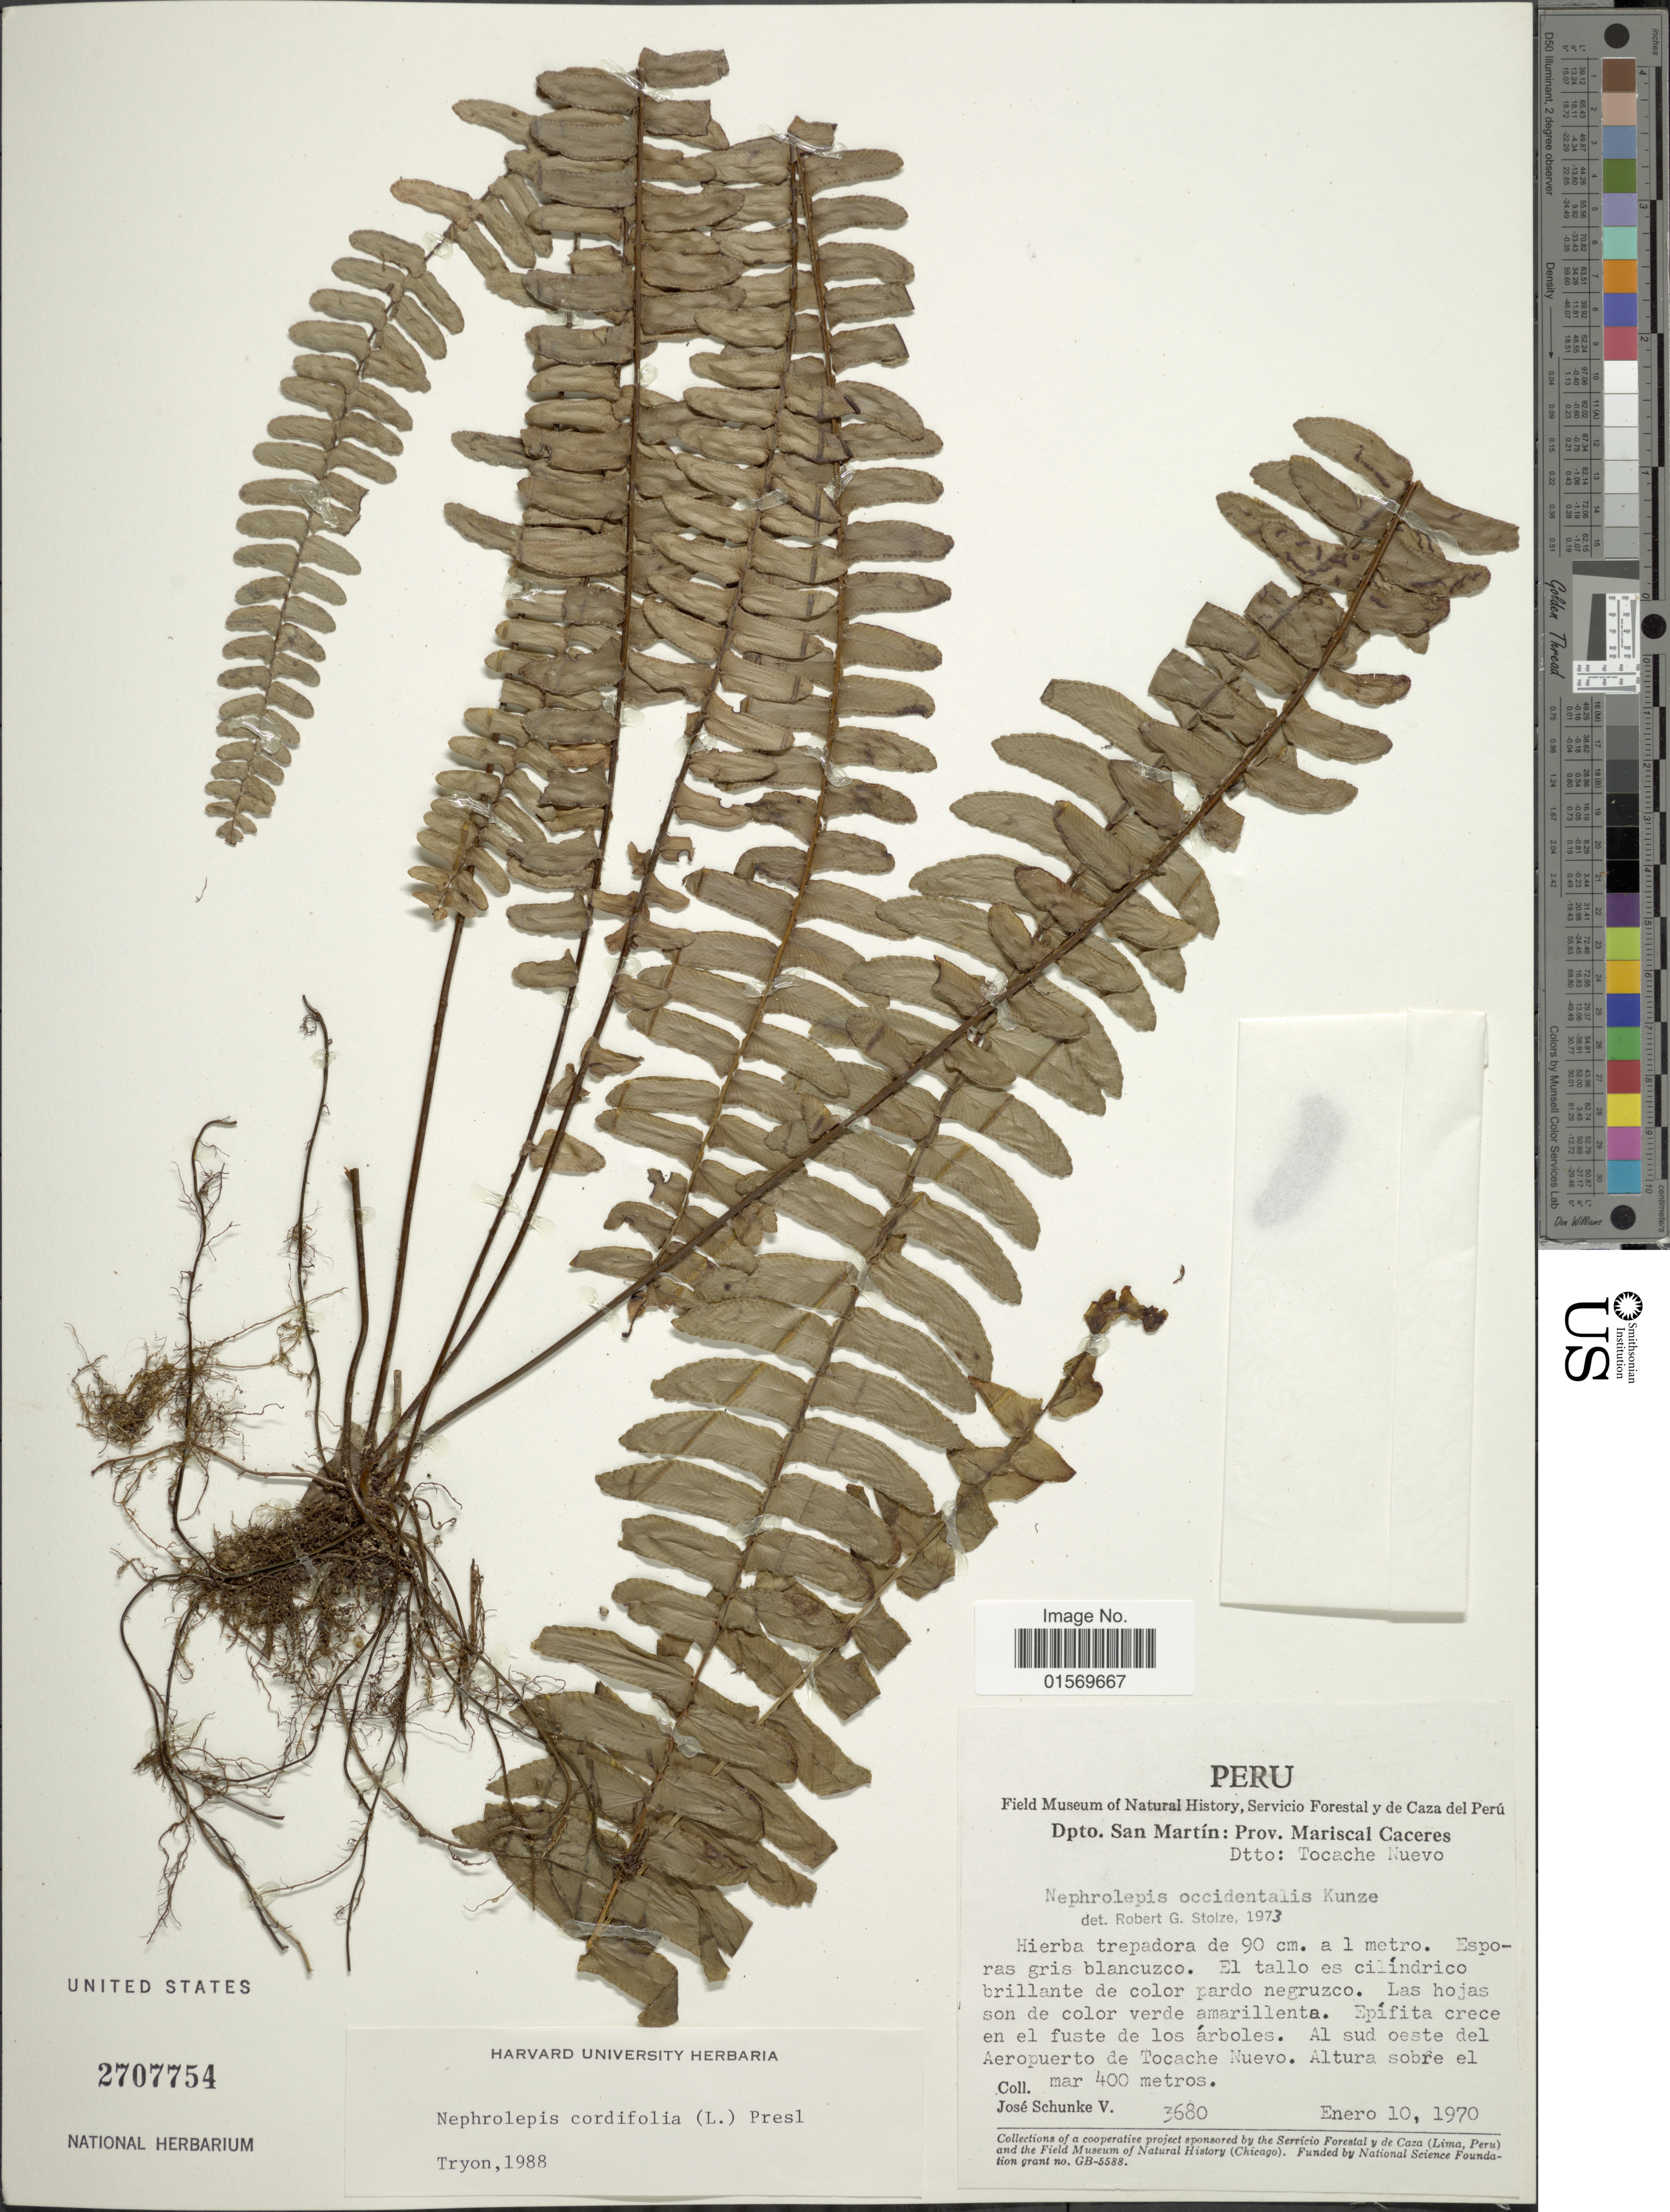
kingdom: Plantae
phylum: Tracheophyta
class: Polypodiopsida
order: Polypodiales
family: Nephrolepidaceae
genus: Nephrolepis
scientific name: Nephrolepis cordifolia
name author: (L.) C. Presl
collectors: J. Schunke Vigo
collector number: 3680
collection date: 1970-01-10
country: Peru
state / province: San Martín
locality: Prov. Mariscal Caceres, Dtto. Tocache Nuevo, epifita crece en el fuste de los arboles.Al sud oeste del Aeropuerto de Tocache Nuevo.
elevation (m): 400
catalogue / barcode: US 2707754